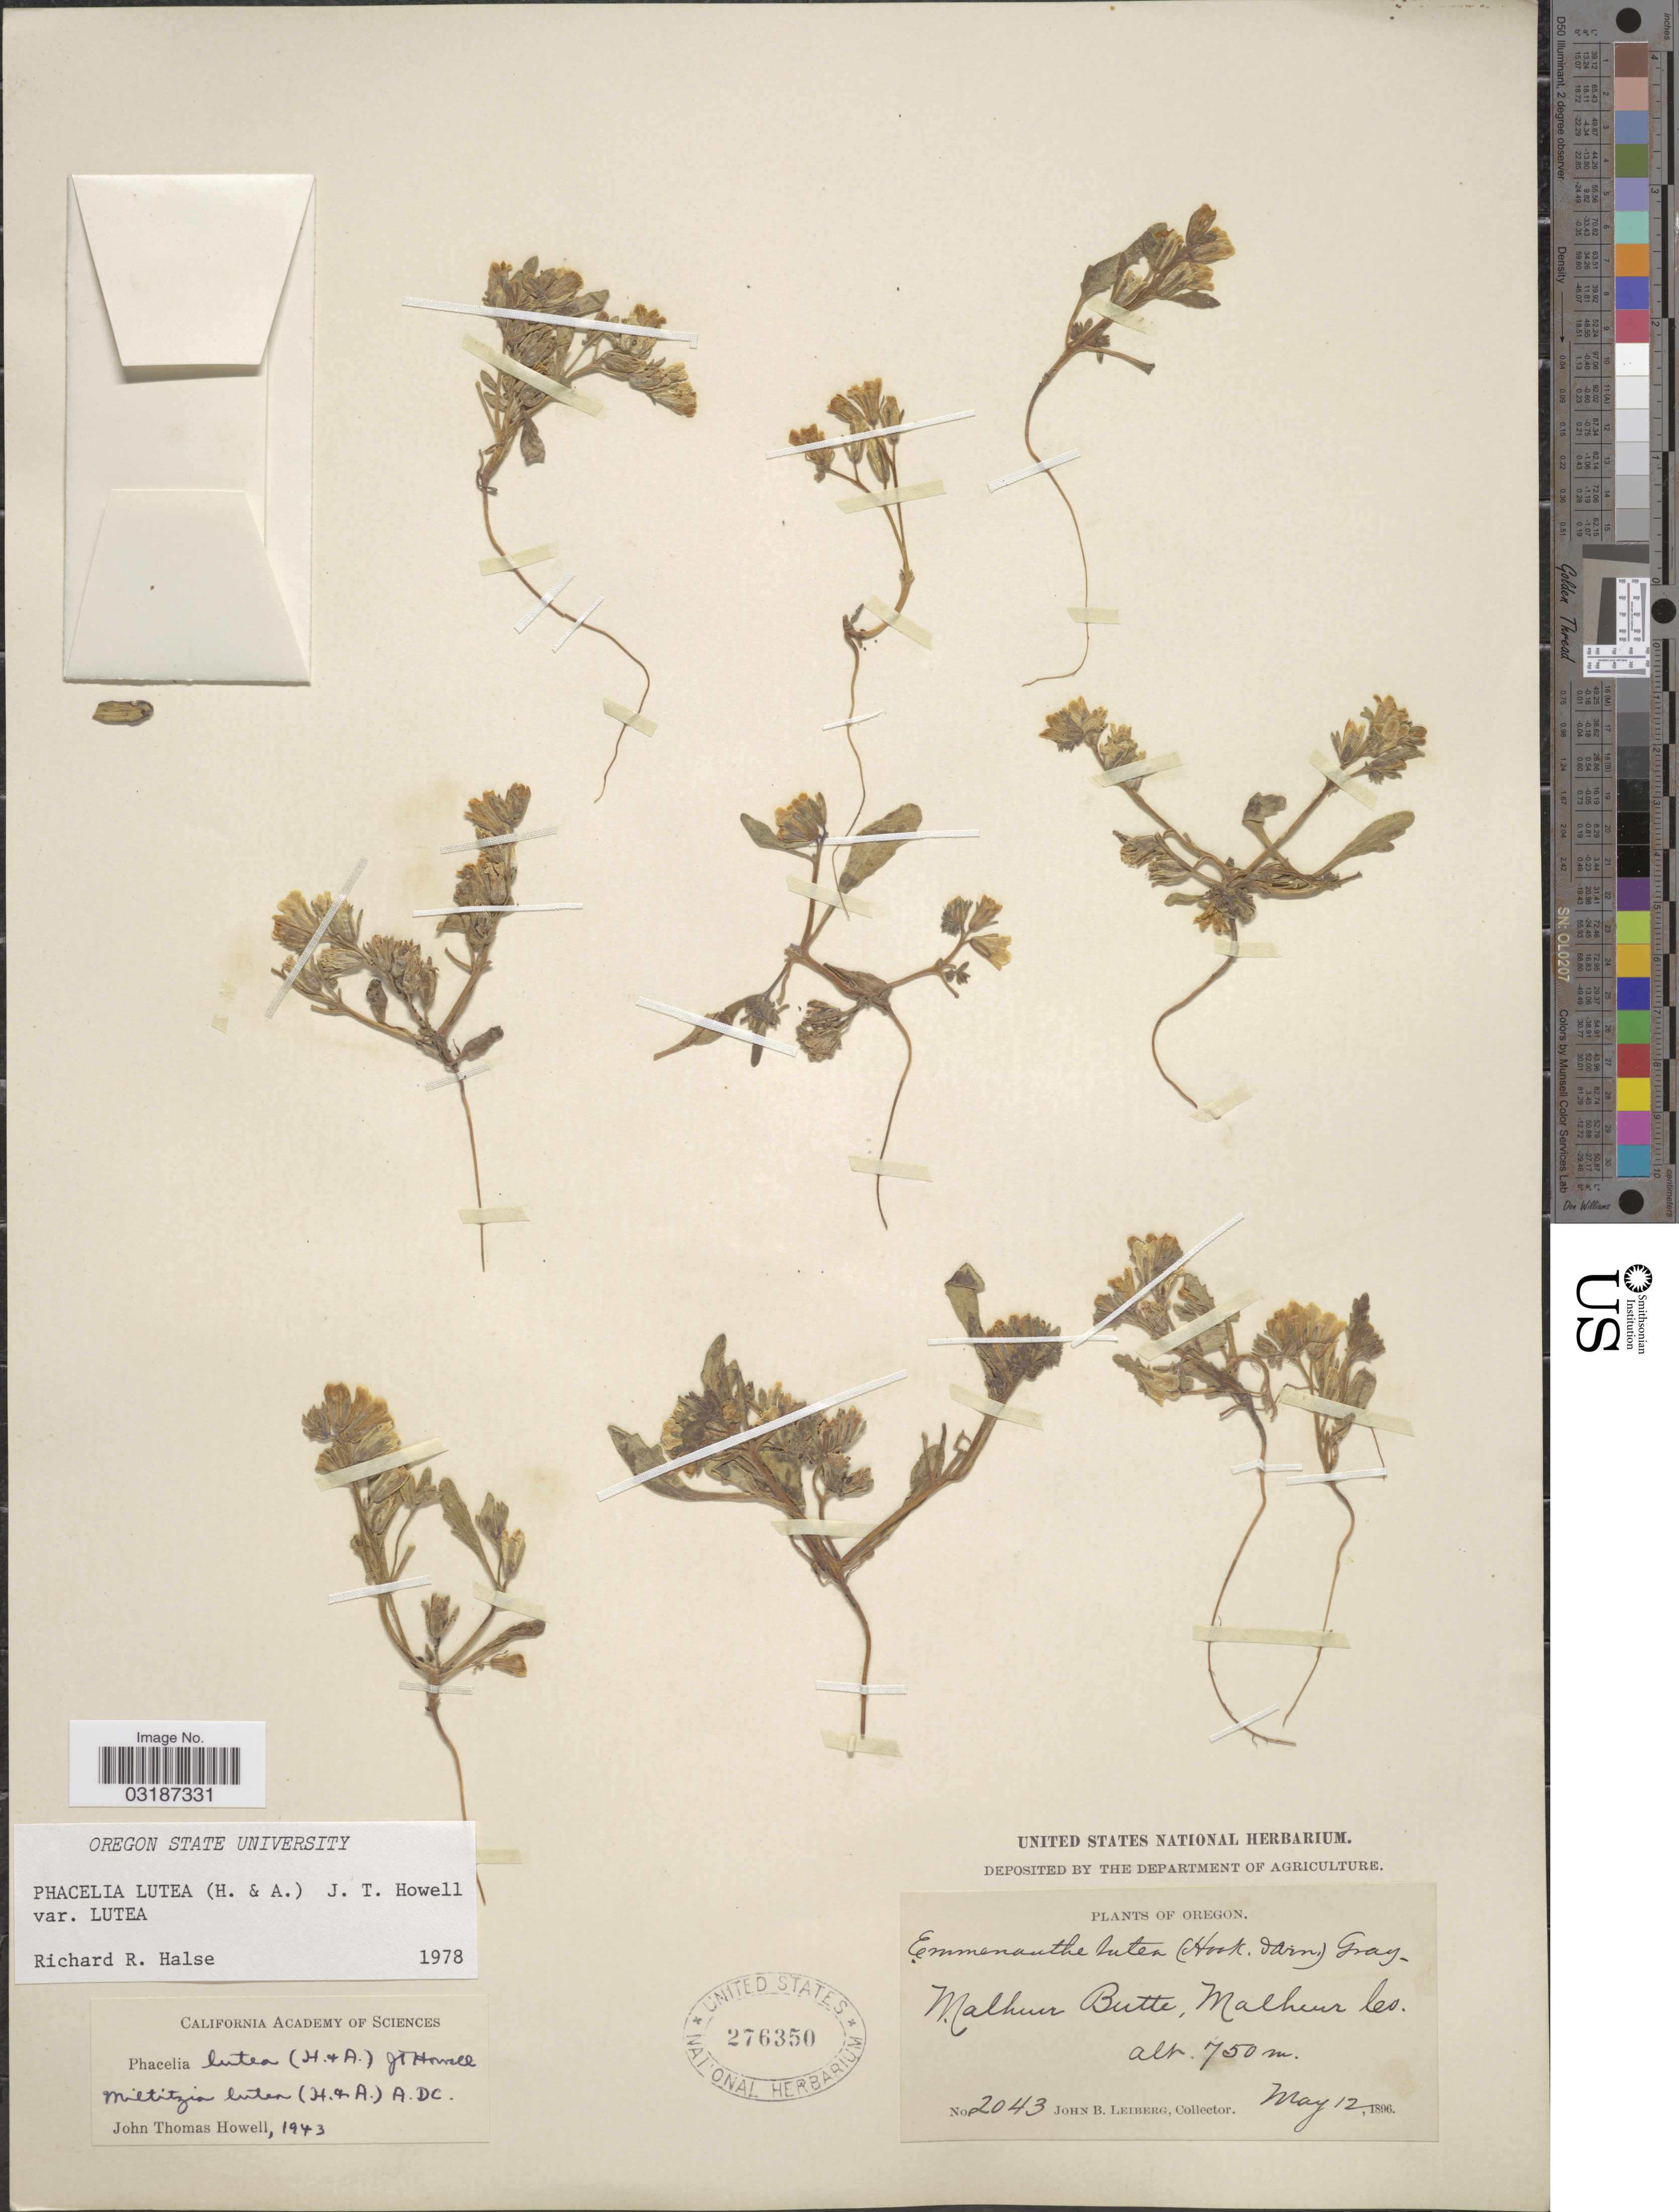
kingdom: Plantae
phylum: Tracheophyta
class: Magnoliopsida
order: Boraginales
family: Hydrophyllaceae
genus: Phacelia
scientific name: Phacelia lutea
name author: (Hook. & Arn.) J.T. Howell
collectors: J. B. Leiberg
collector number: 2043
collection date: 1896-05-12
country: United States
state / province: Oregon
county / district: Malheur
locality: Malheur Butte, Malheur Co.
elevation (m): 750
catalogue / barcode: US 276350